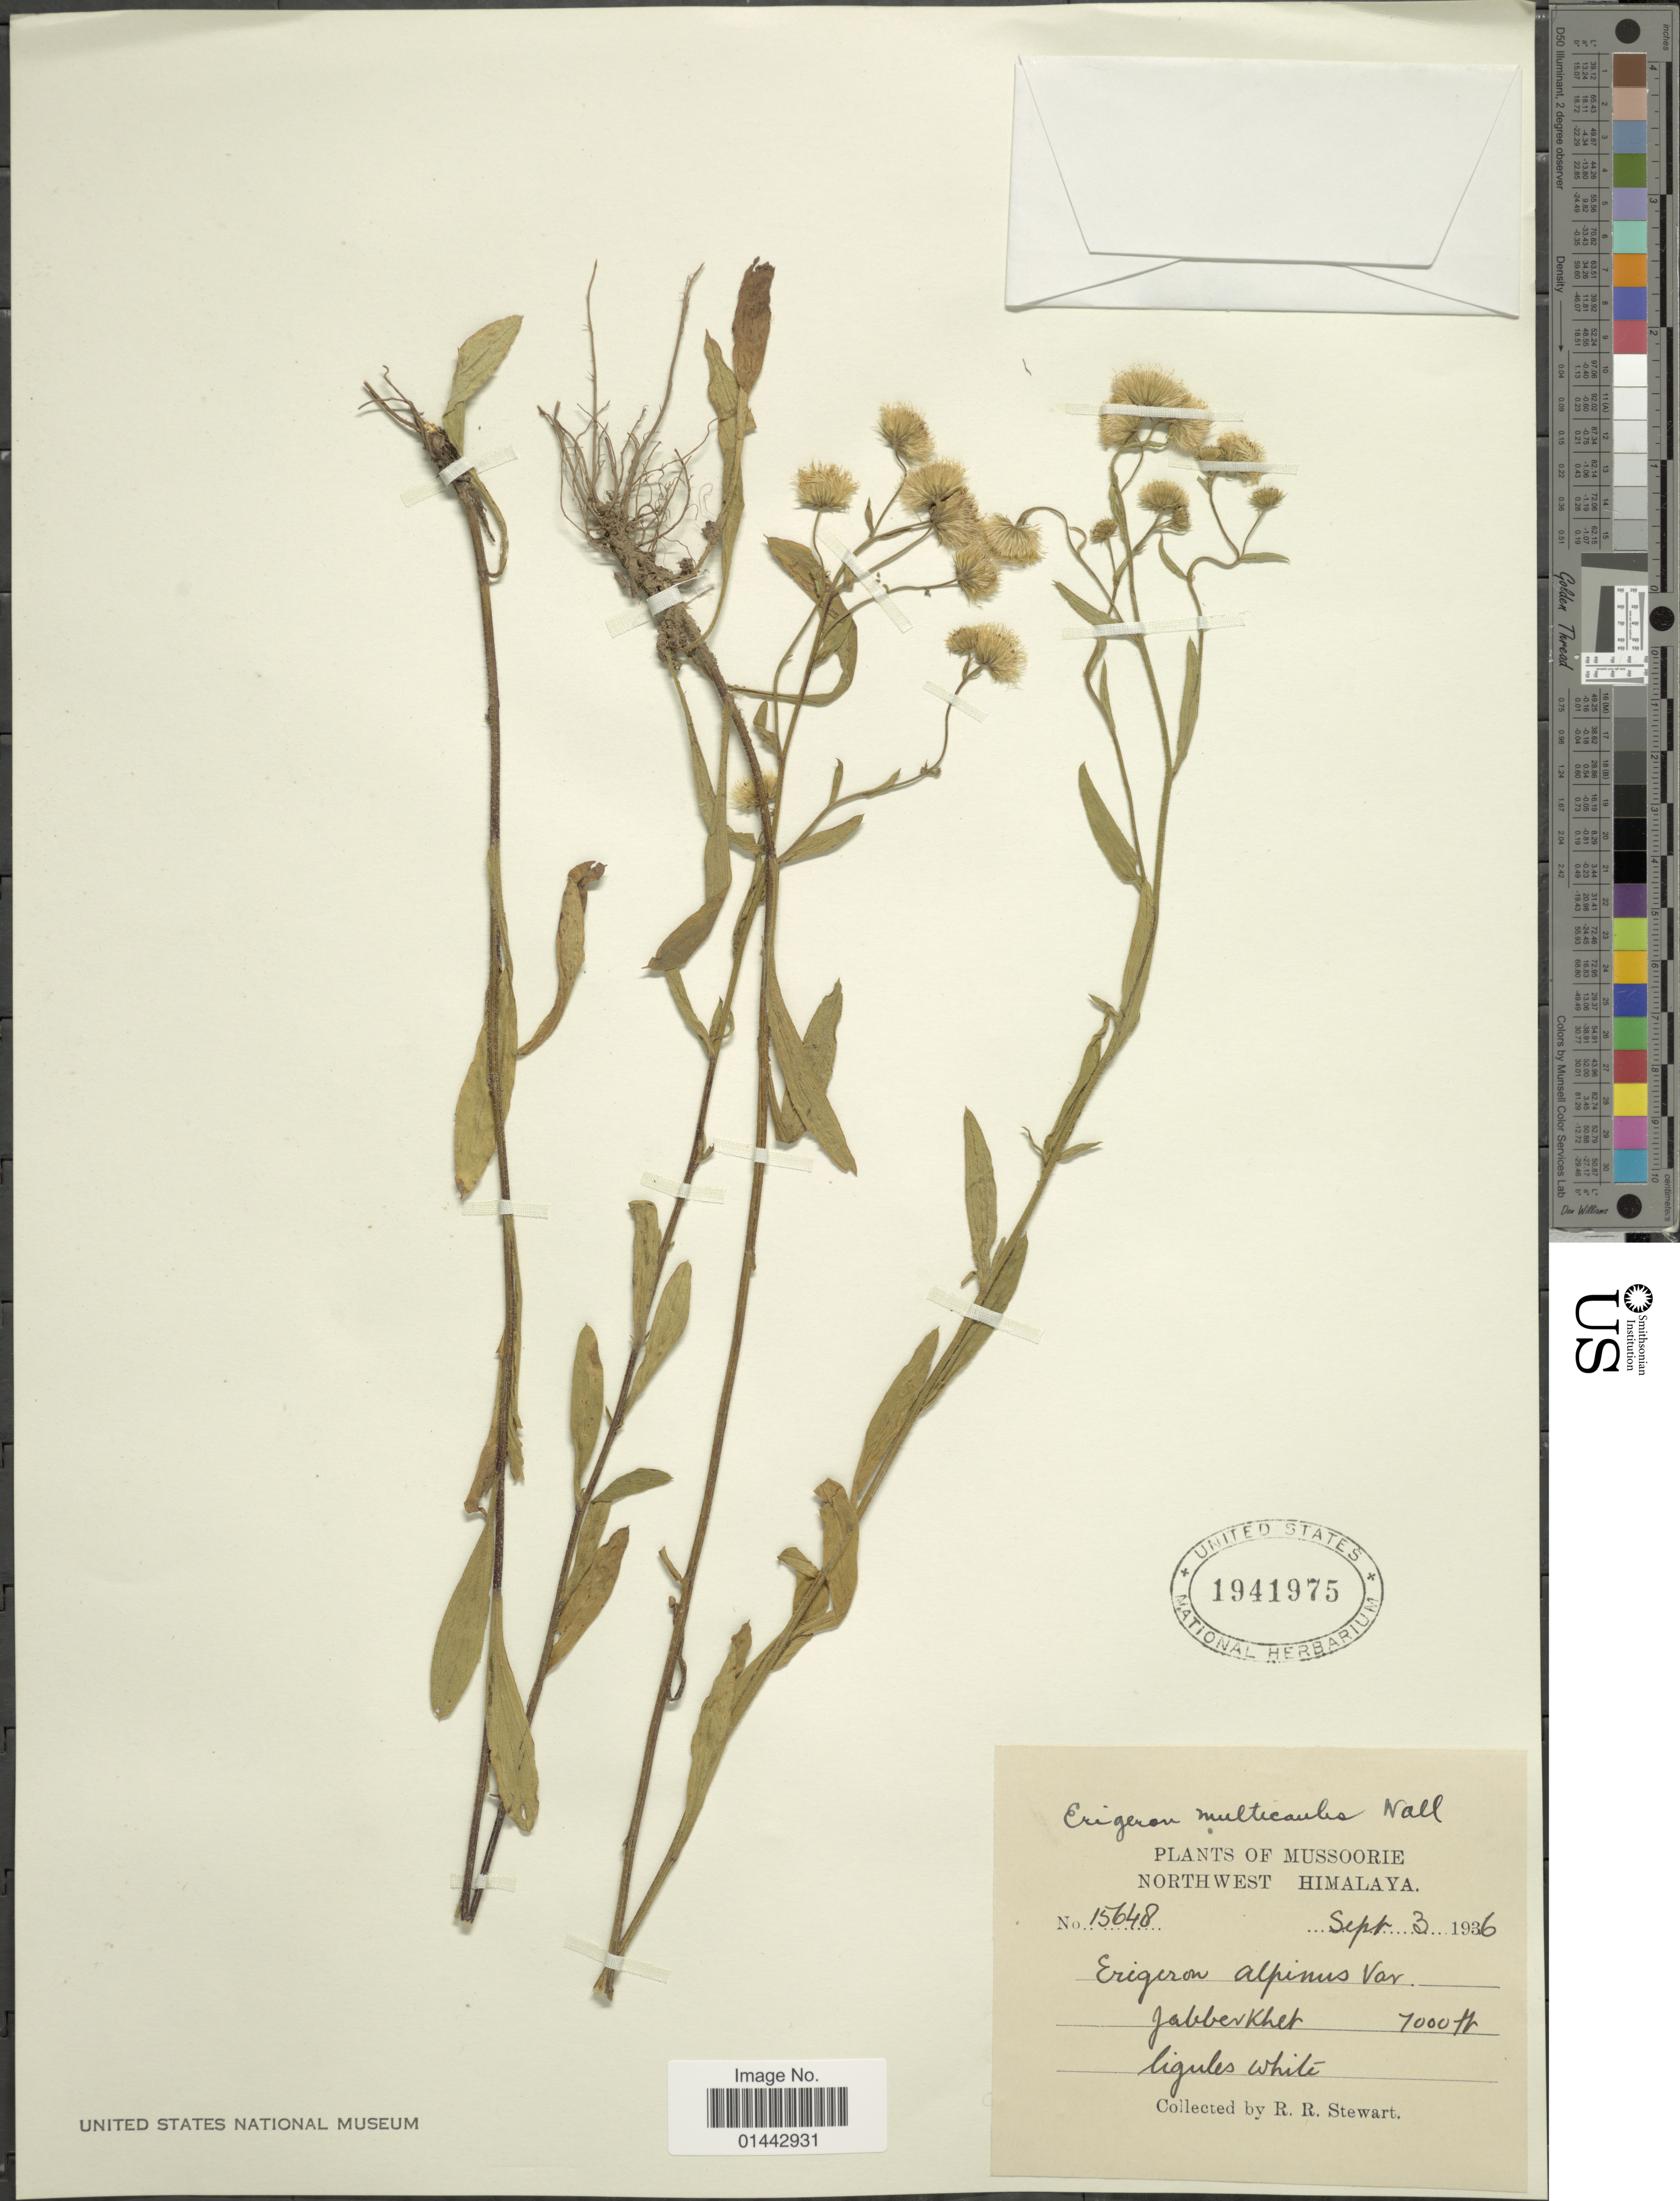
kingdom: Plantae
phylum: Tracheophyta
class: Magnoliopsida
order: Asterales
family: Asteraceae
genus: Erigeron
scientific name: Erigeron alpinus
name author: L.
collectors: R. R. Stewart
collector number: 15648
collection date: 1936-09-03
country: India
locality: Missoorie, northwest Himalaya, Jabberkhet.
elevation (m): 2134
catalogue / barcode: US 1941975